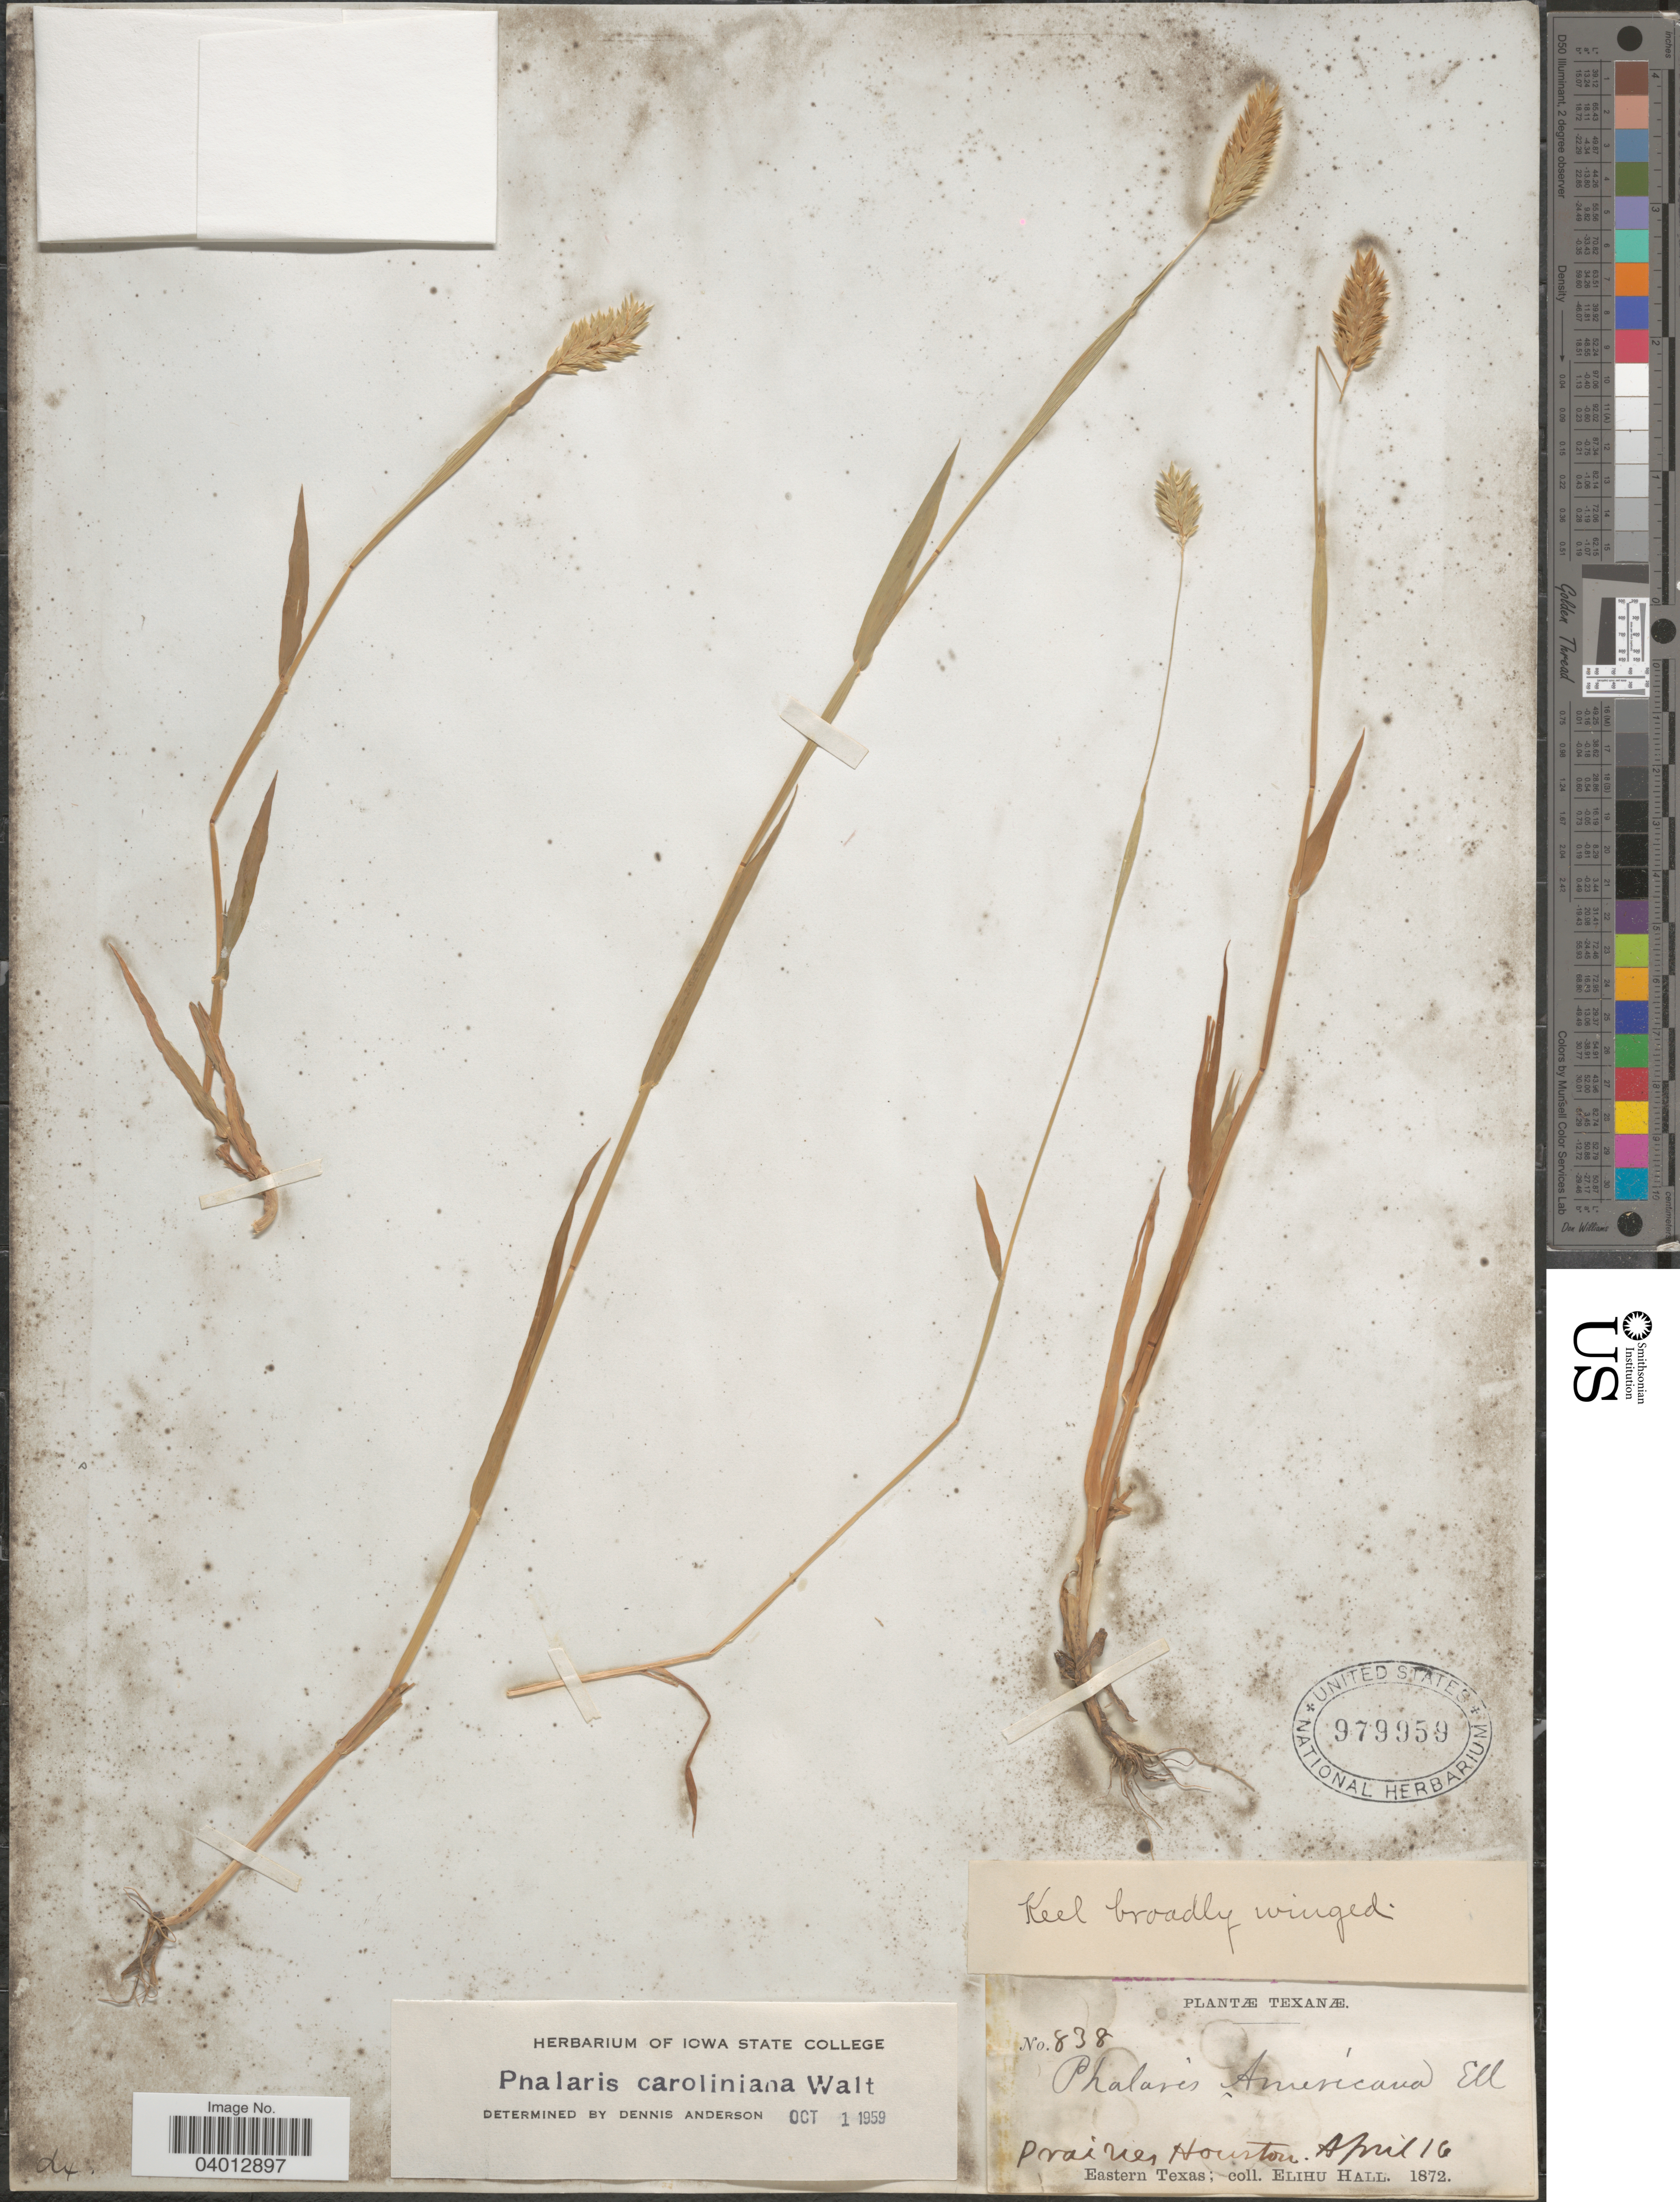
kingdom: Plantae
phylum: Tracheophyta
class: Liliopsida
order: Poales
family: Poaceae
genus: Phalaris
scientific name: Phalaris caroliniana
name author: Walter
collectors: E. Hall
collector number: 838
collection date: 1872-04-16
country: United States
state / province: Texas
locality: Prairies Houston. Eastern Texas.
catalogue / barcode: US 979959